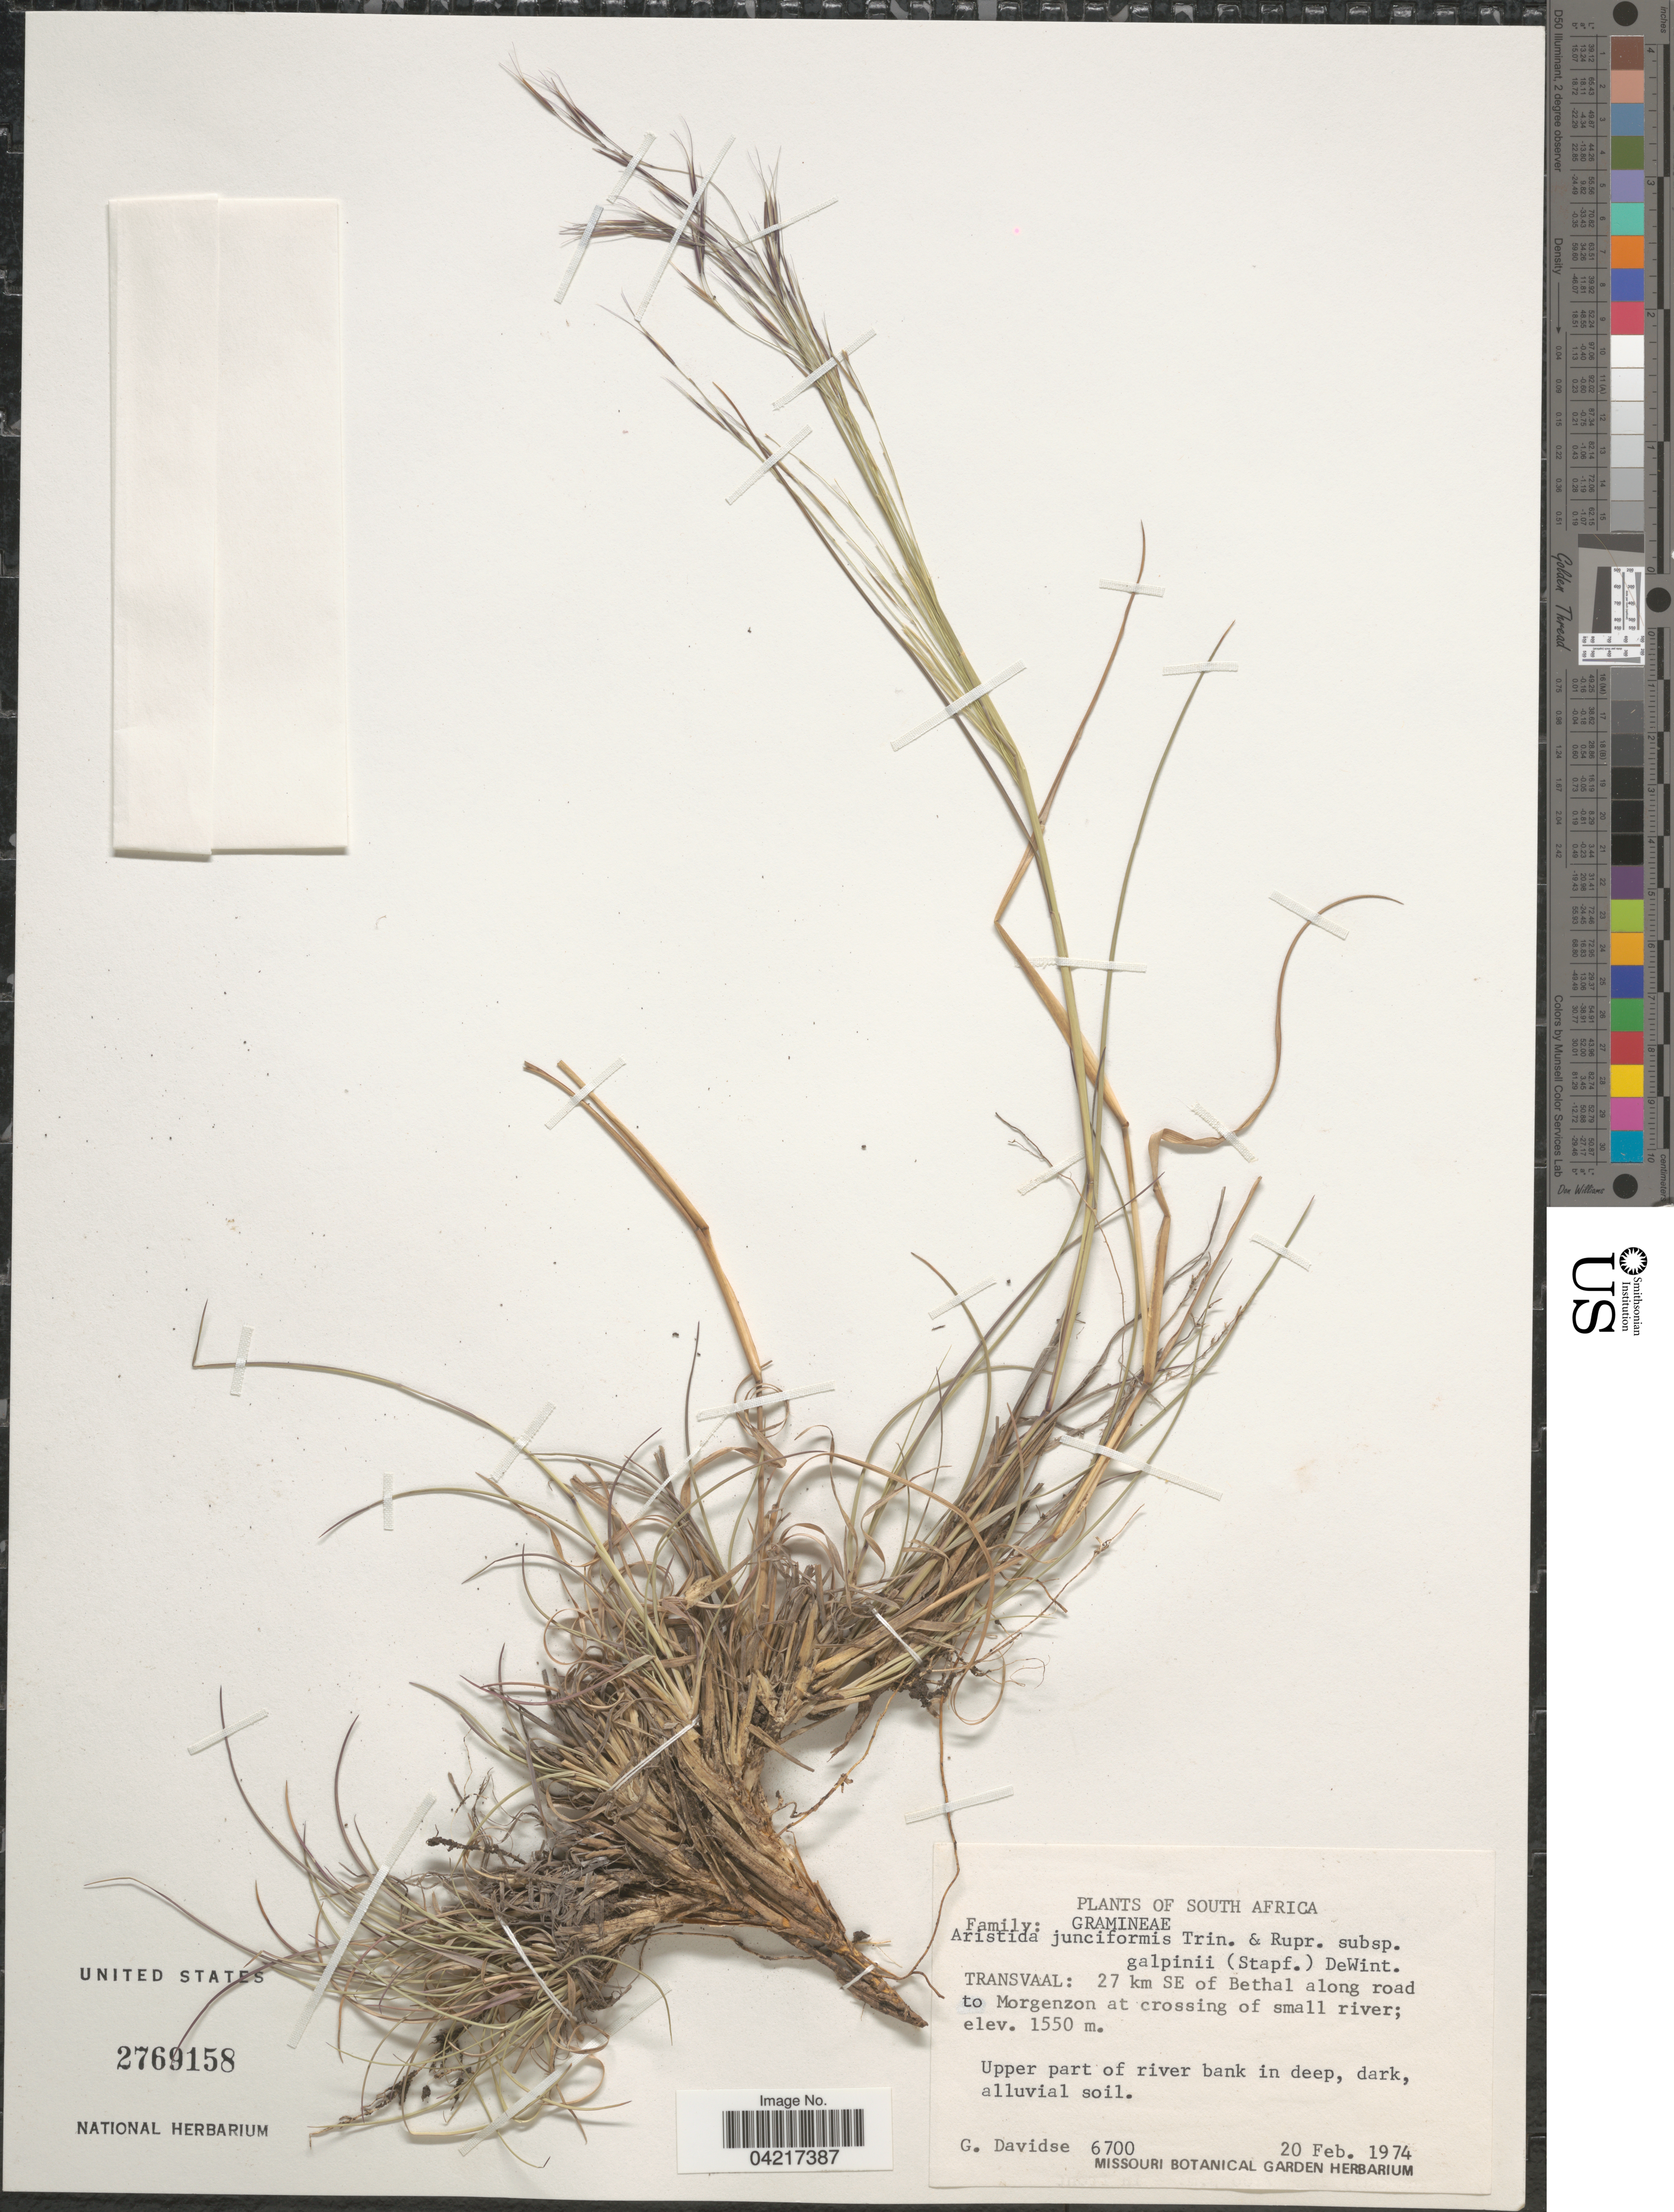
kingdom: Plantae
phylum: Tracheophyta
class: Liliopsida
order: Poales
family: Poaceae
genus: Aristida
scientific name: Aristida junciformis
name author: Trin. & Rupr.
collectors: G. Davidse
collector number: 6700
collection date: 1974-02-20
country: South Africa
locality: Transvaal: 27 km SE of Bethal along road to Morgenzon at crossing of small river. Upper part of river bank in deep, dark, alluvial soil.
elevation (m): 1550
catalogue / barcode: US 2769158